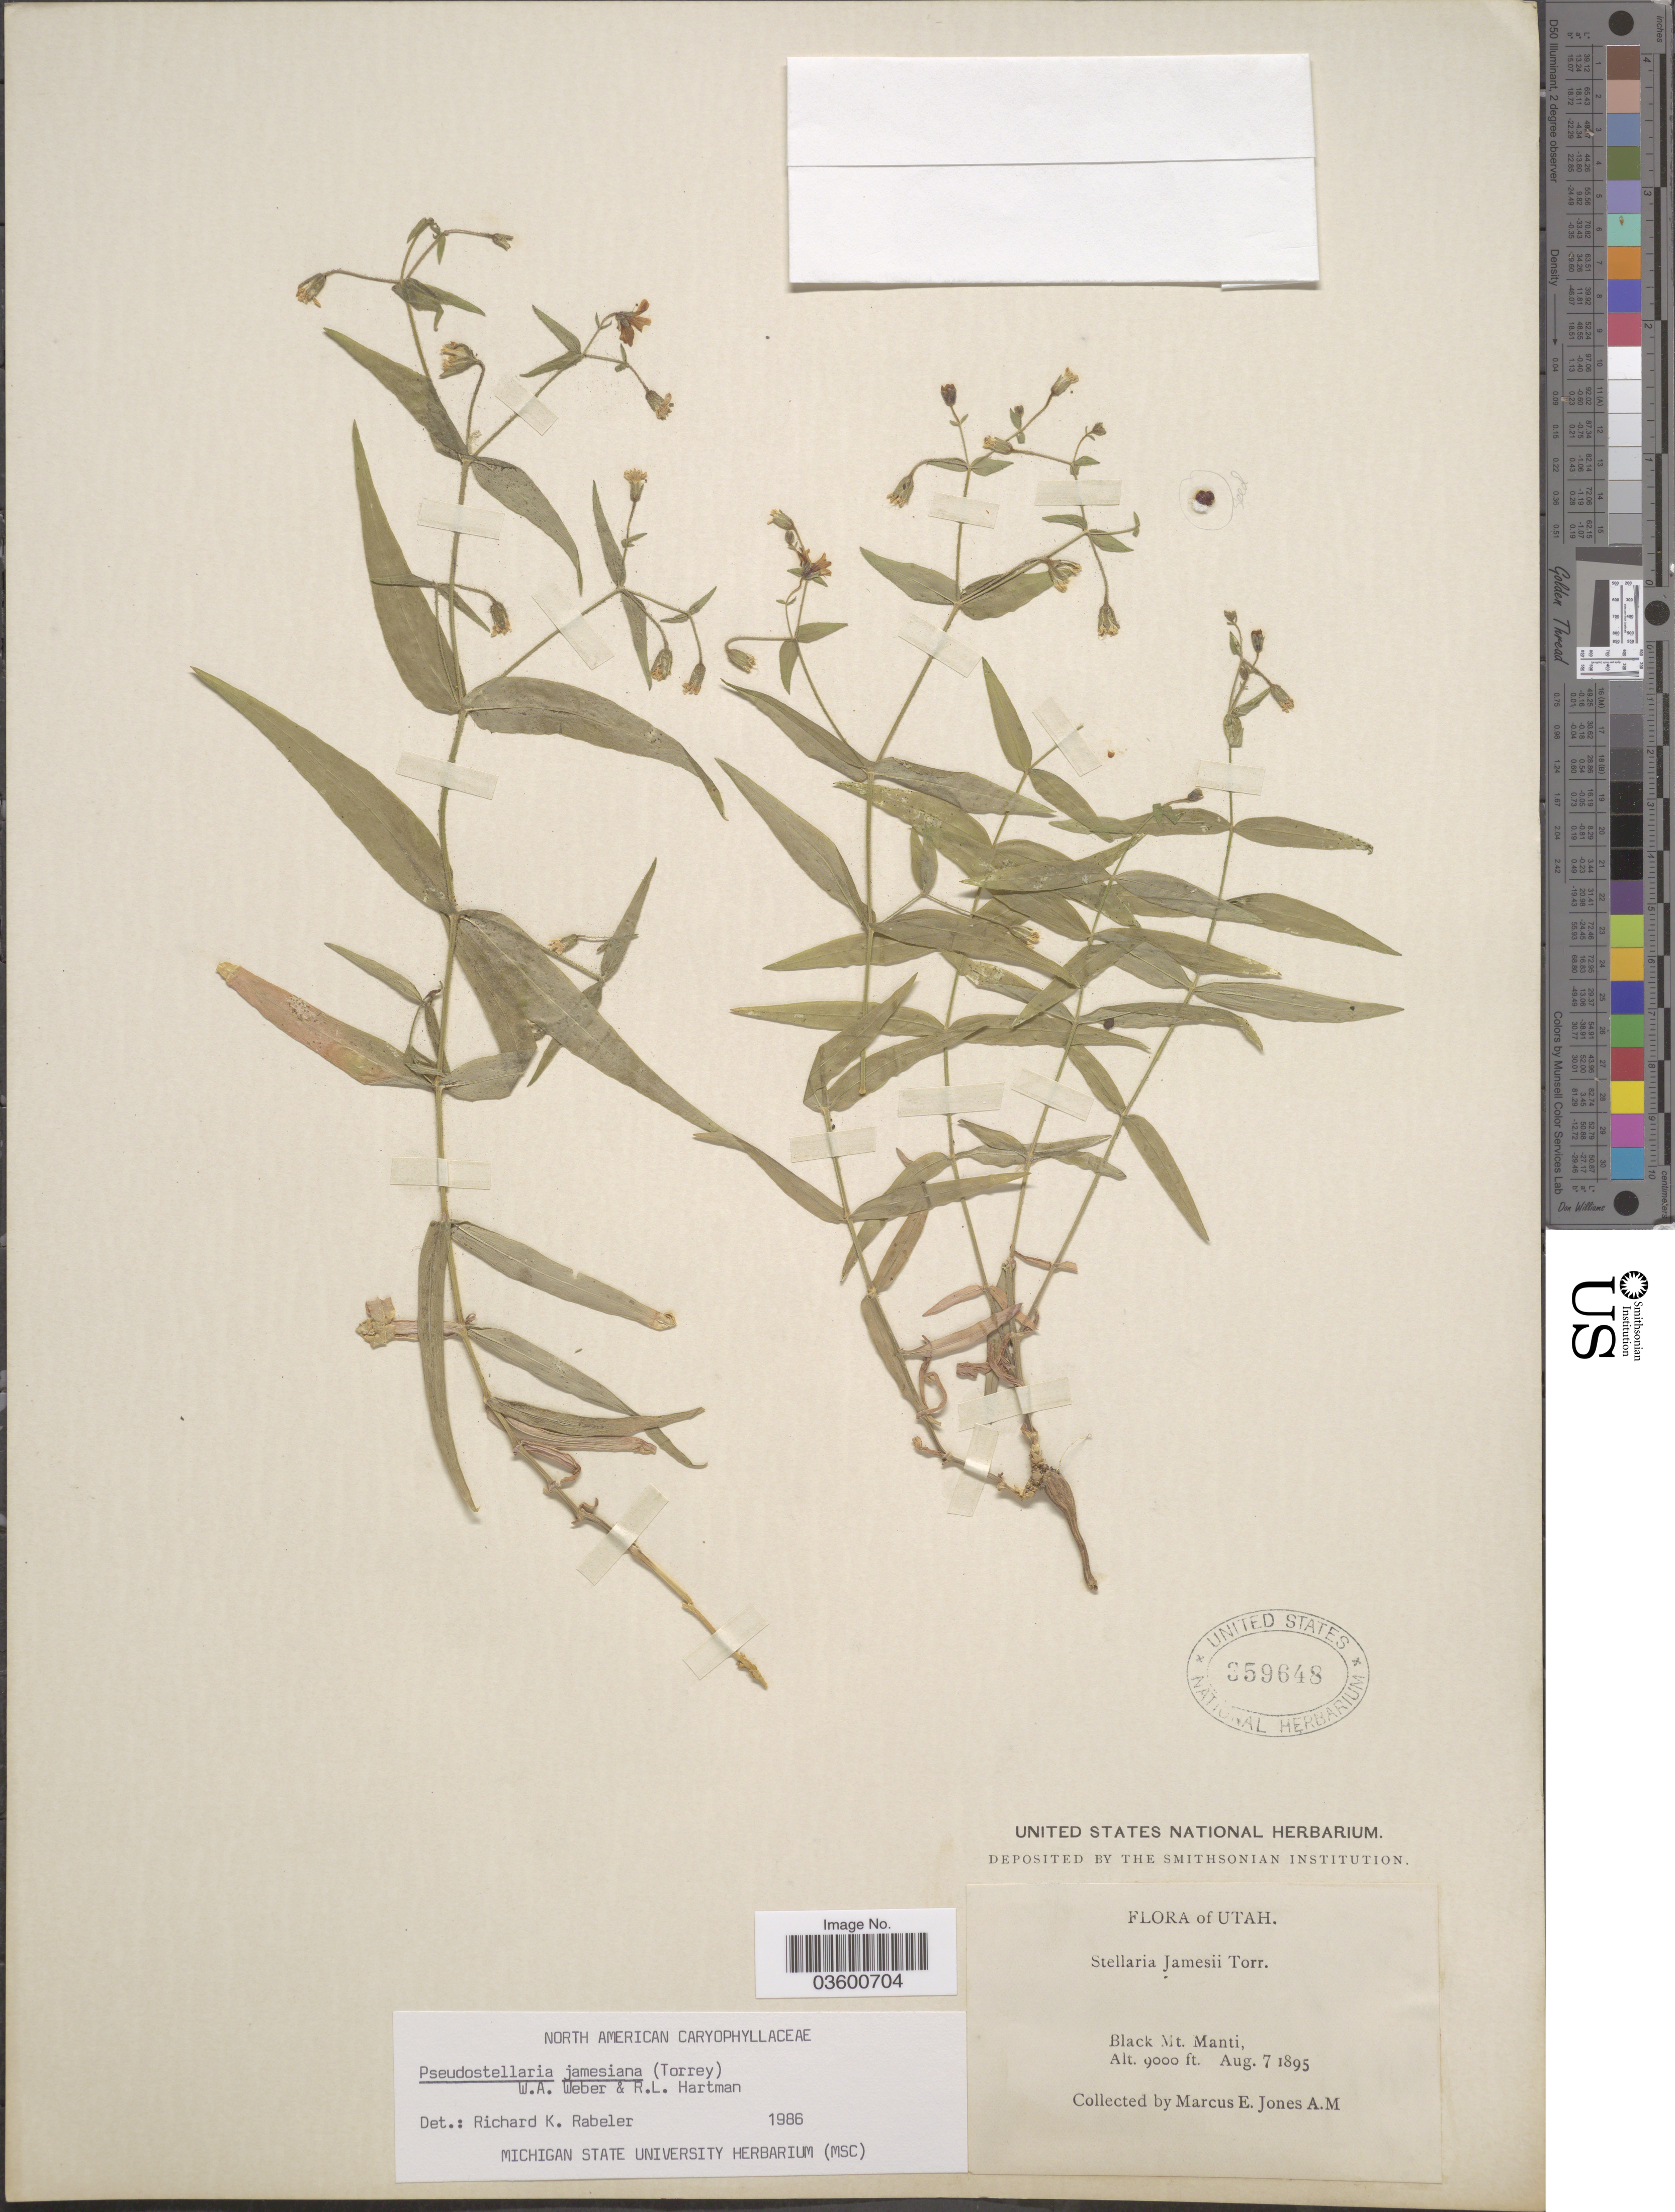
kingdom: Plantae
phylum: Tracheophyta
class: Magnoliopsida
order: Caryophyllales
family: Caryophyllaceae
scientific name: Torreyostellaria jamesiana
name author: (Torr.) Gang Yao et al.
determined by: Strong, M. T., (US), Smithsonian Institution - National Museum of Natural History (UNITED STATES)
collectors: M. E. Jones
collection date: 1895-08-07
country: United States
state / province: Utah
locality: Black Mt. Manti.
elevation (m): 2743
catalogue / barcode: US 359648